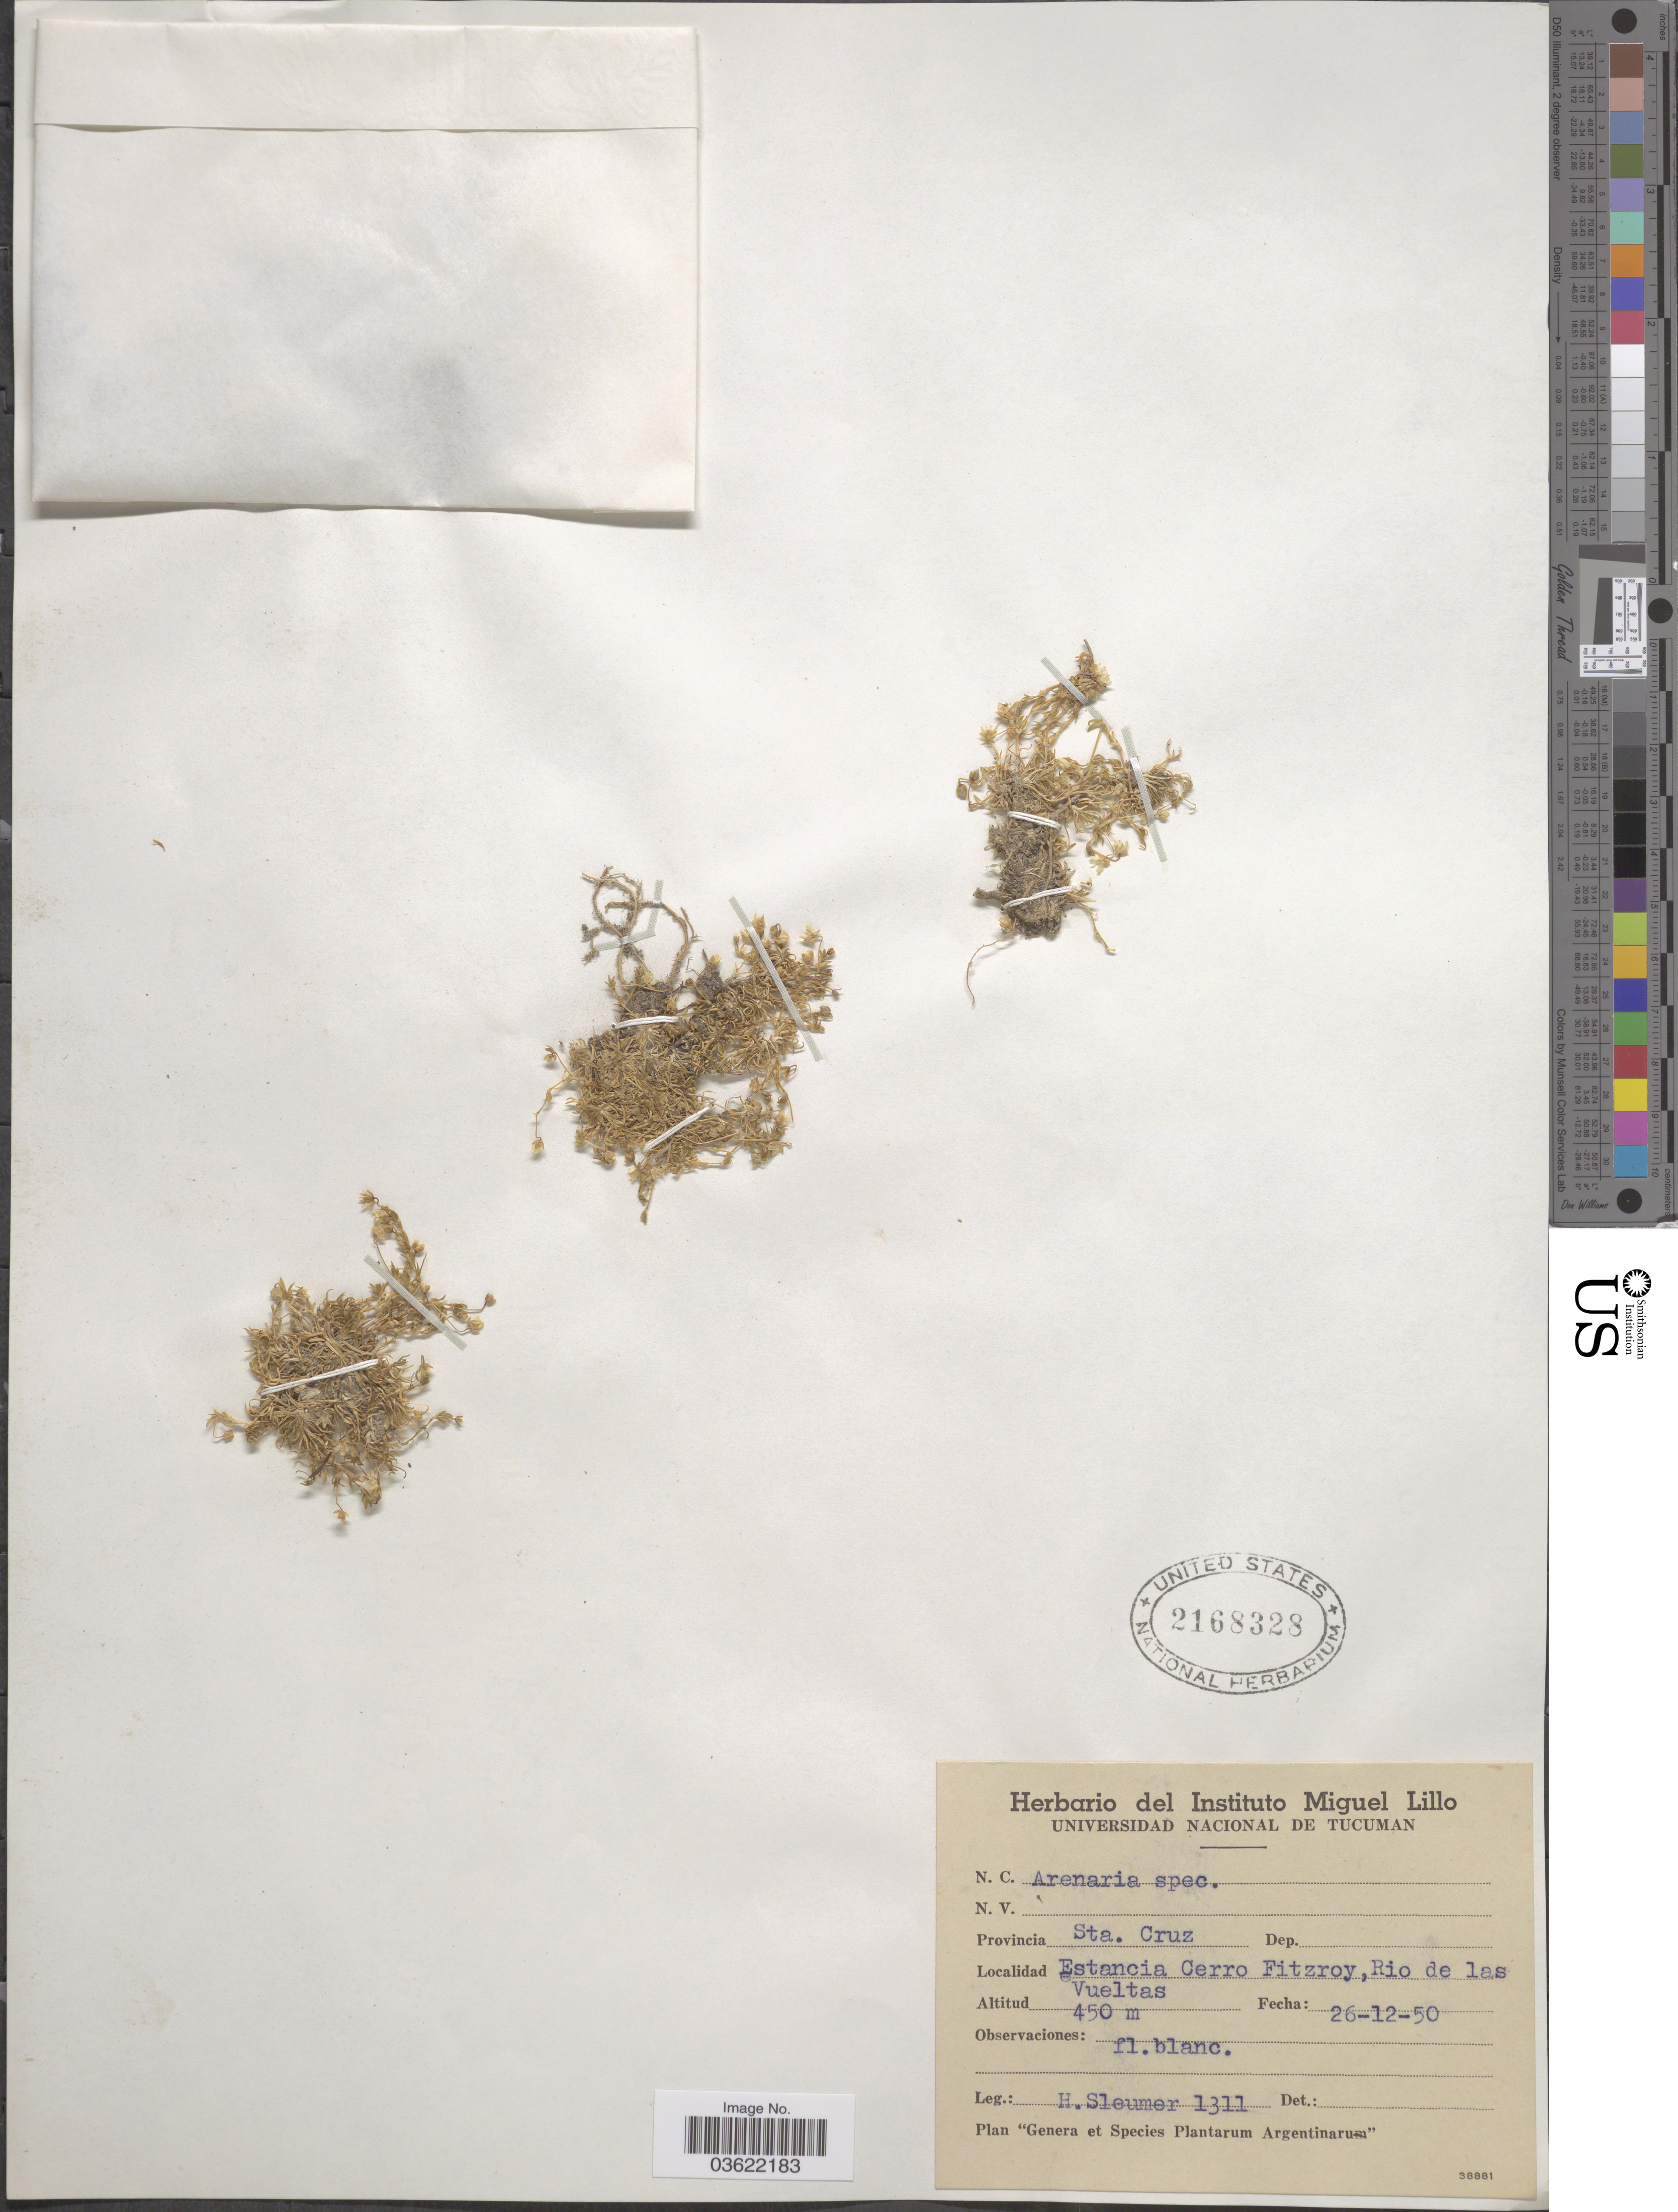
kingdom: Plantae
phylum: Tracheophyta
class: Magnoliopsida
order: Caryophyllales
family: Caryophyllaceae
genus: Arenaria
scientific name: Arenaria sp.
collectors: H. O. Sleumer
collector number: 1311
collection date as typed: Transcribed d/m/y: 26/12/50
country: Argentina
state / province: Santa Cruz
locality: Estancia Cerro Fitzroy, Rio de las Vueltas.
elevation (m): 450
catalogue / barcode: US 2168328